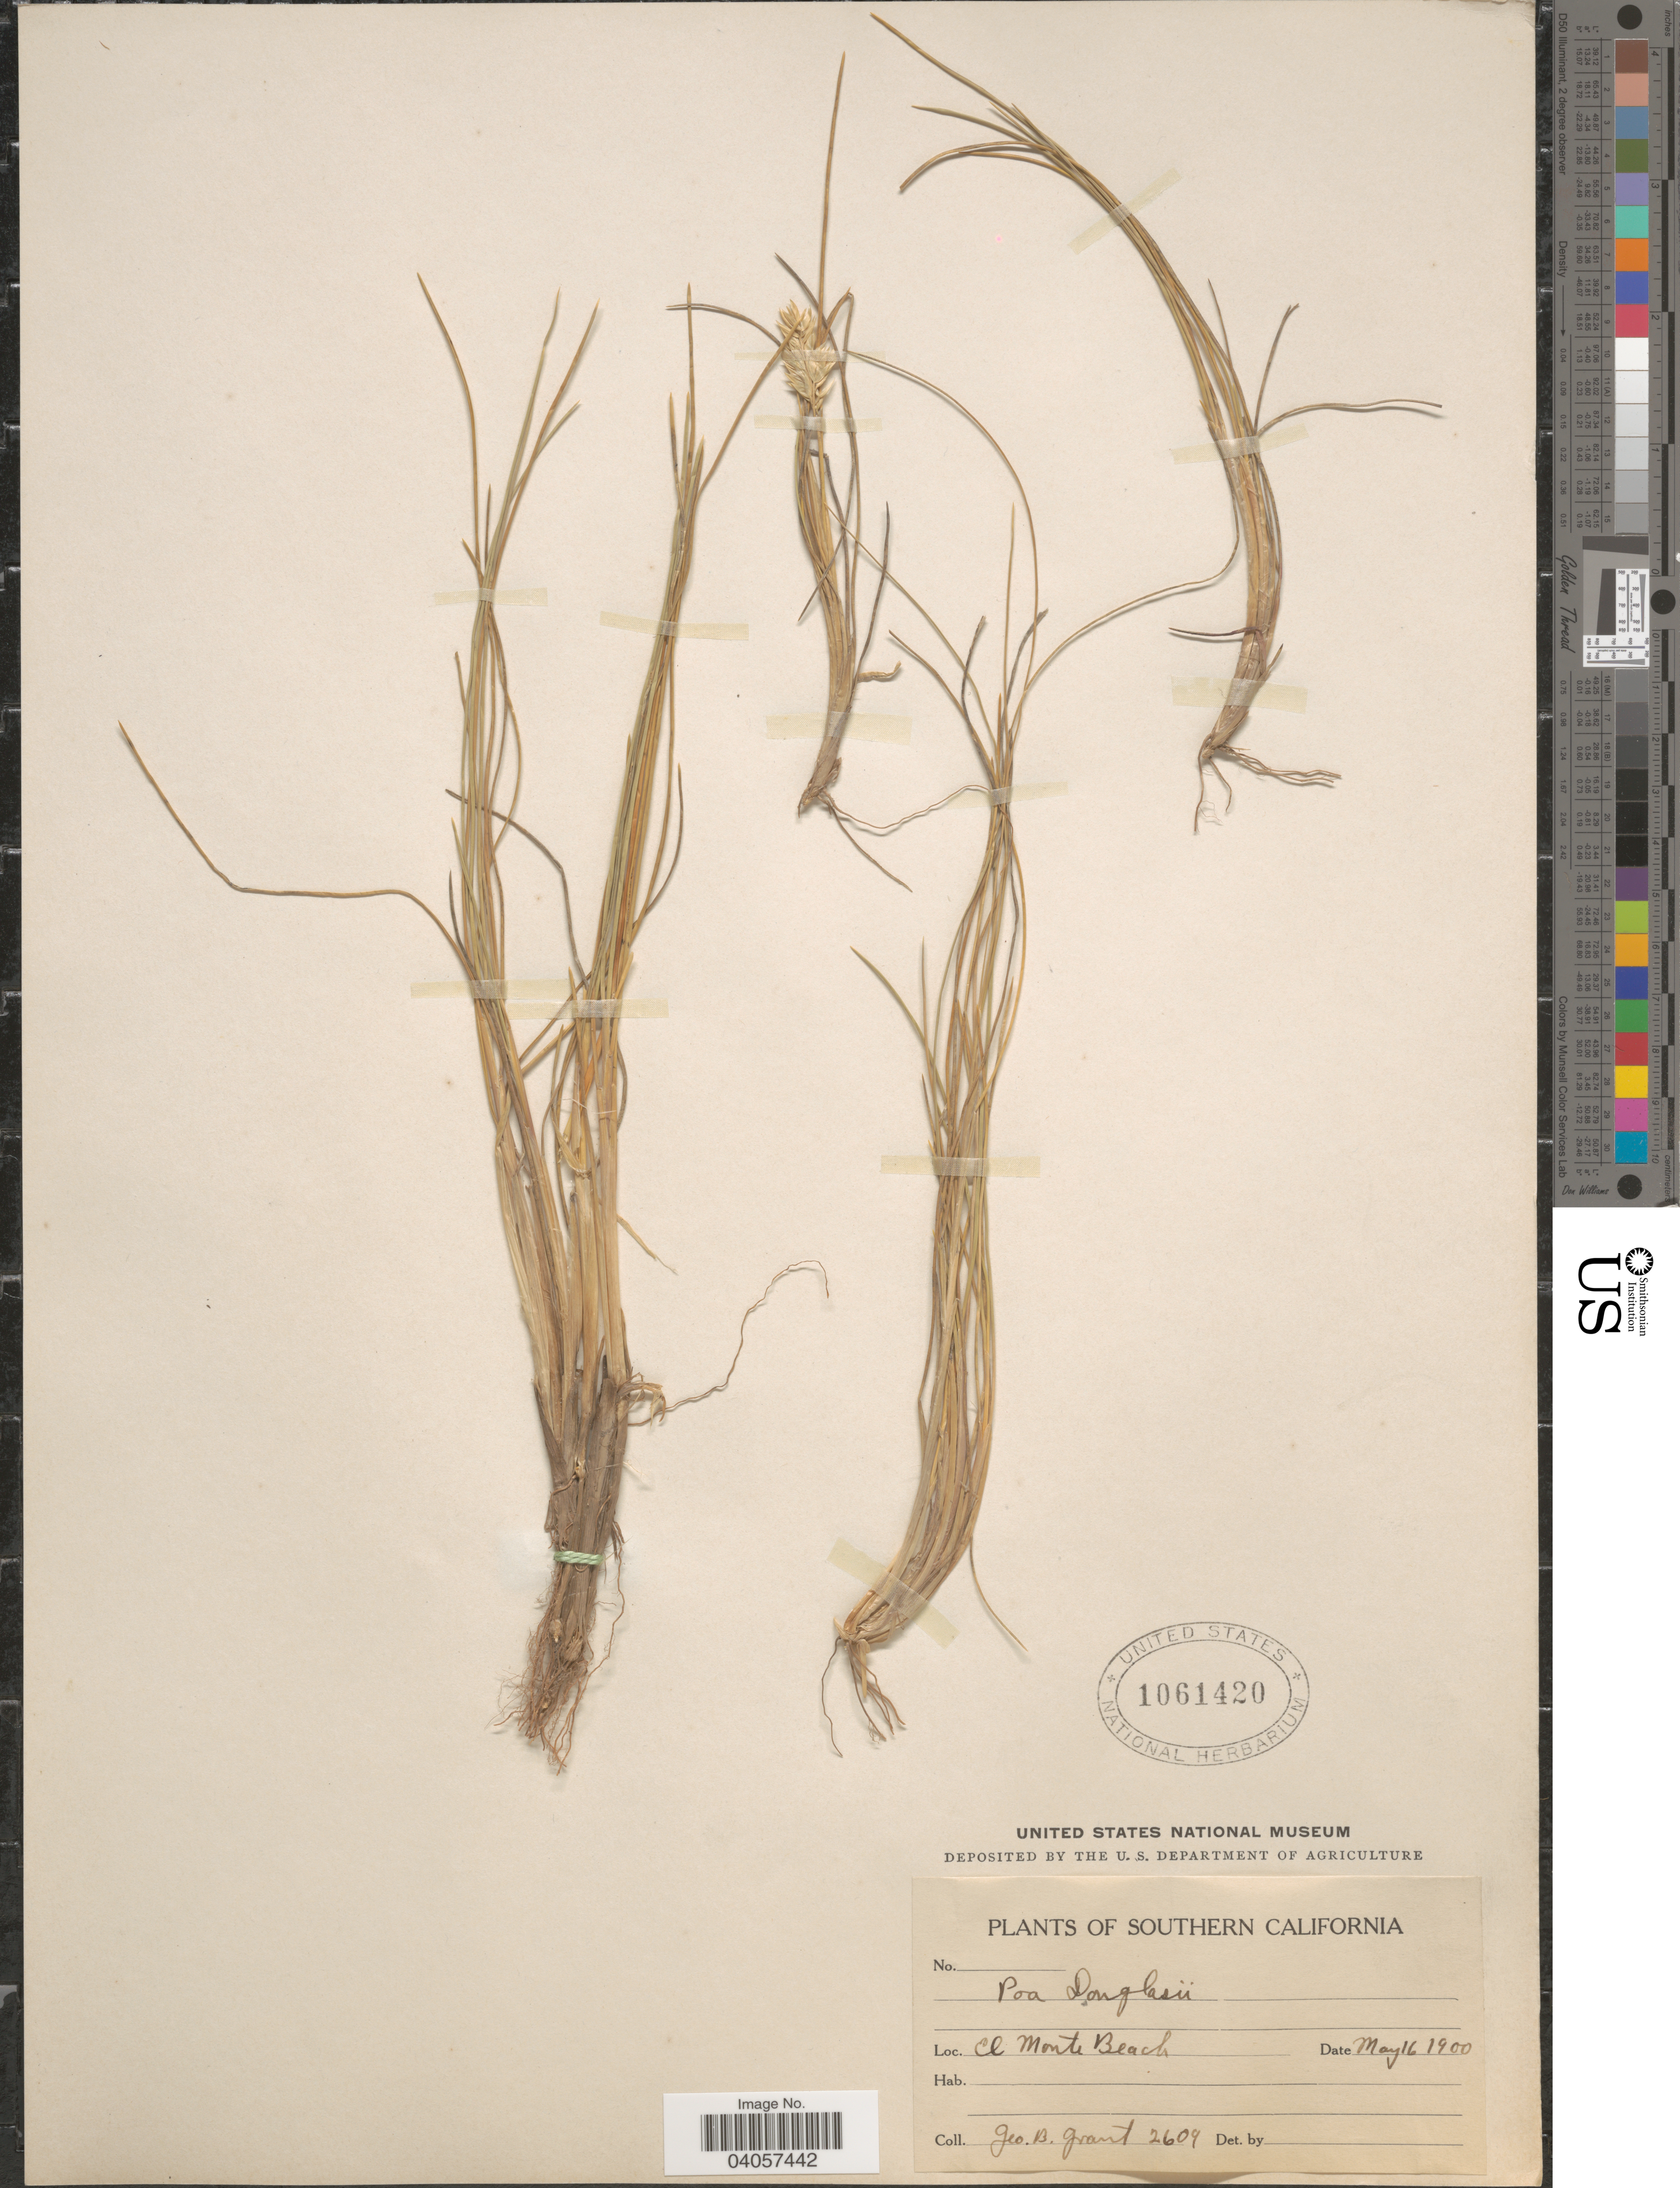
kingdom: Plantae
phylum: Tracheophyta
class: Liliopsida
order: Poales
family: Poaceae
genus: Poa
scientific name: Poa douglasii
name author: Nees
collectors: G. Grant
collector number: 2609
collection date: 1900-05-16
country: United States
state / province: California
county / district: Monterey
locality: Southern California. El Monte Beach.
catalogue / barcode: US 1061420